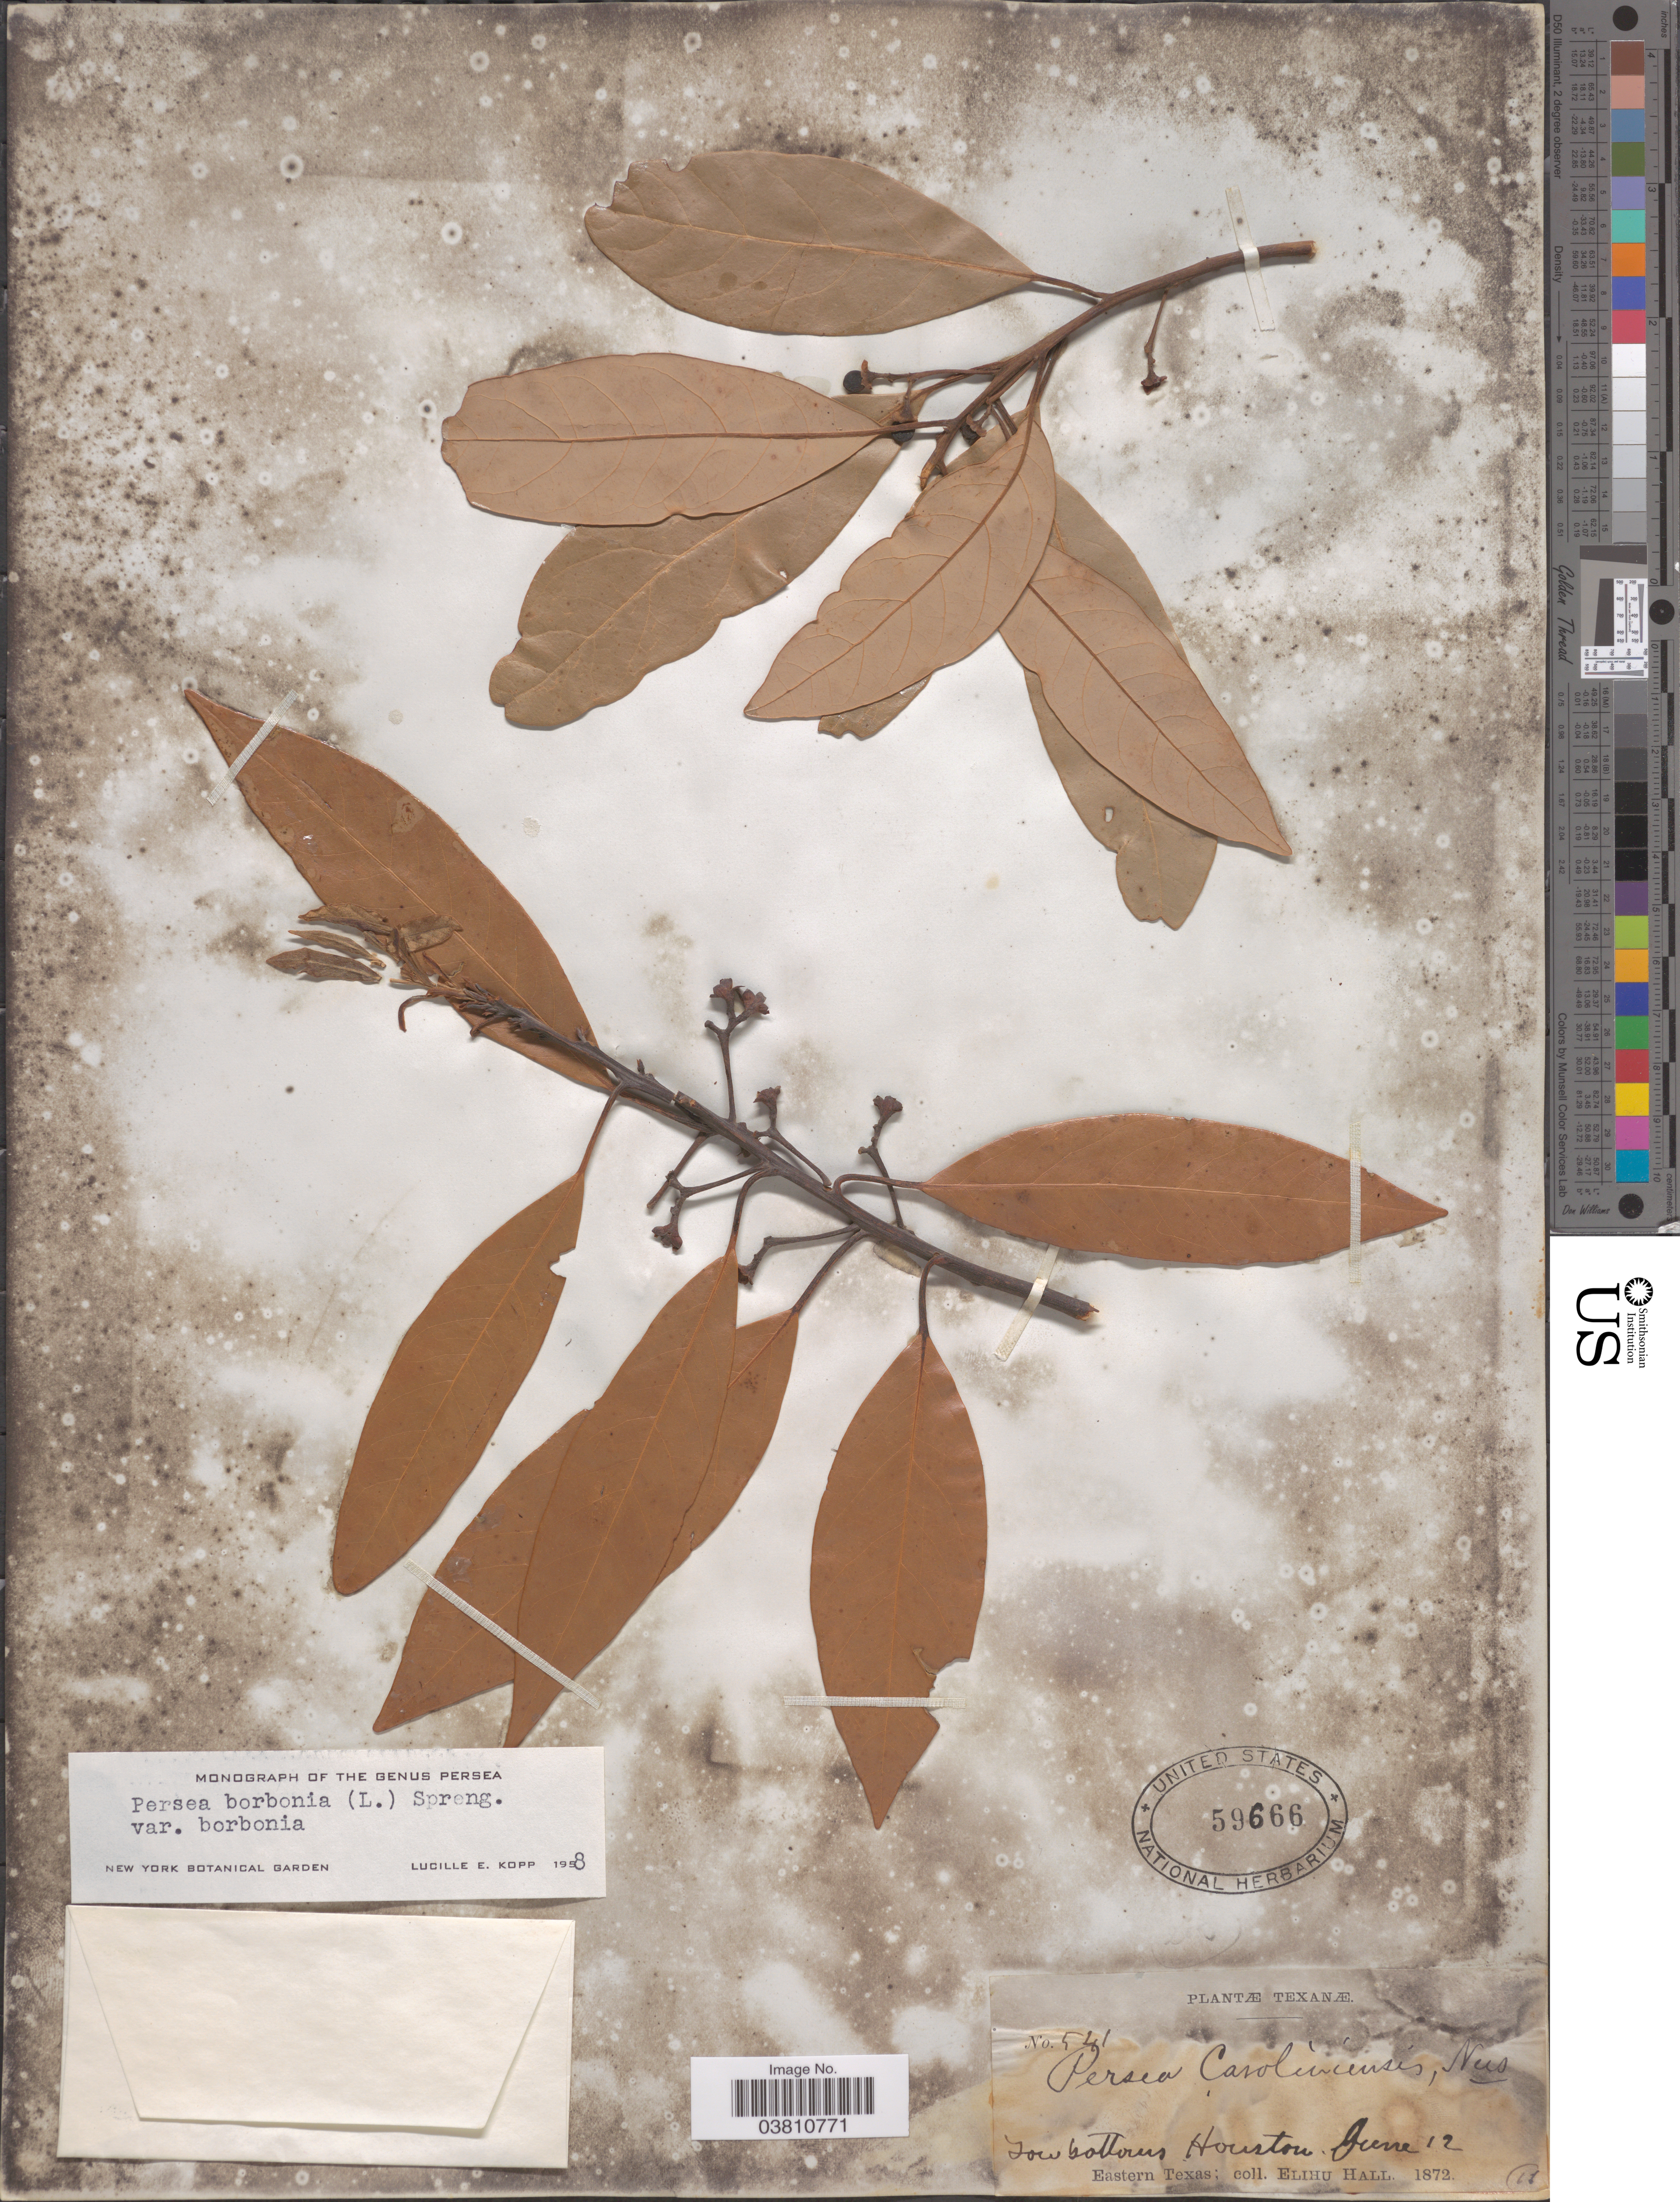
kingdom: Plantae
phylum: Tracheophyta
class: Magnoliopsida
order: Laurales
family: Lauraceae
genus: Persea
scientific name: Persea borbonia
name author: (L.) Spreng.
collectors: E. Hall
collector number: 541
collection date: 1872-06-12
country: United States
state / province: Texas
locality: Low bottoms Houston.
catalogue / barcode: US 59666